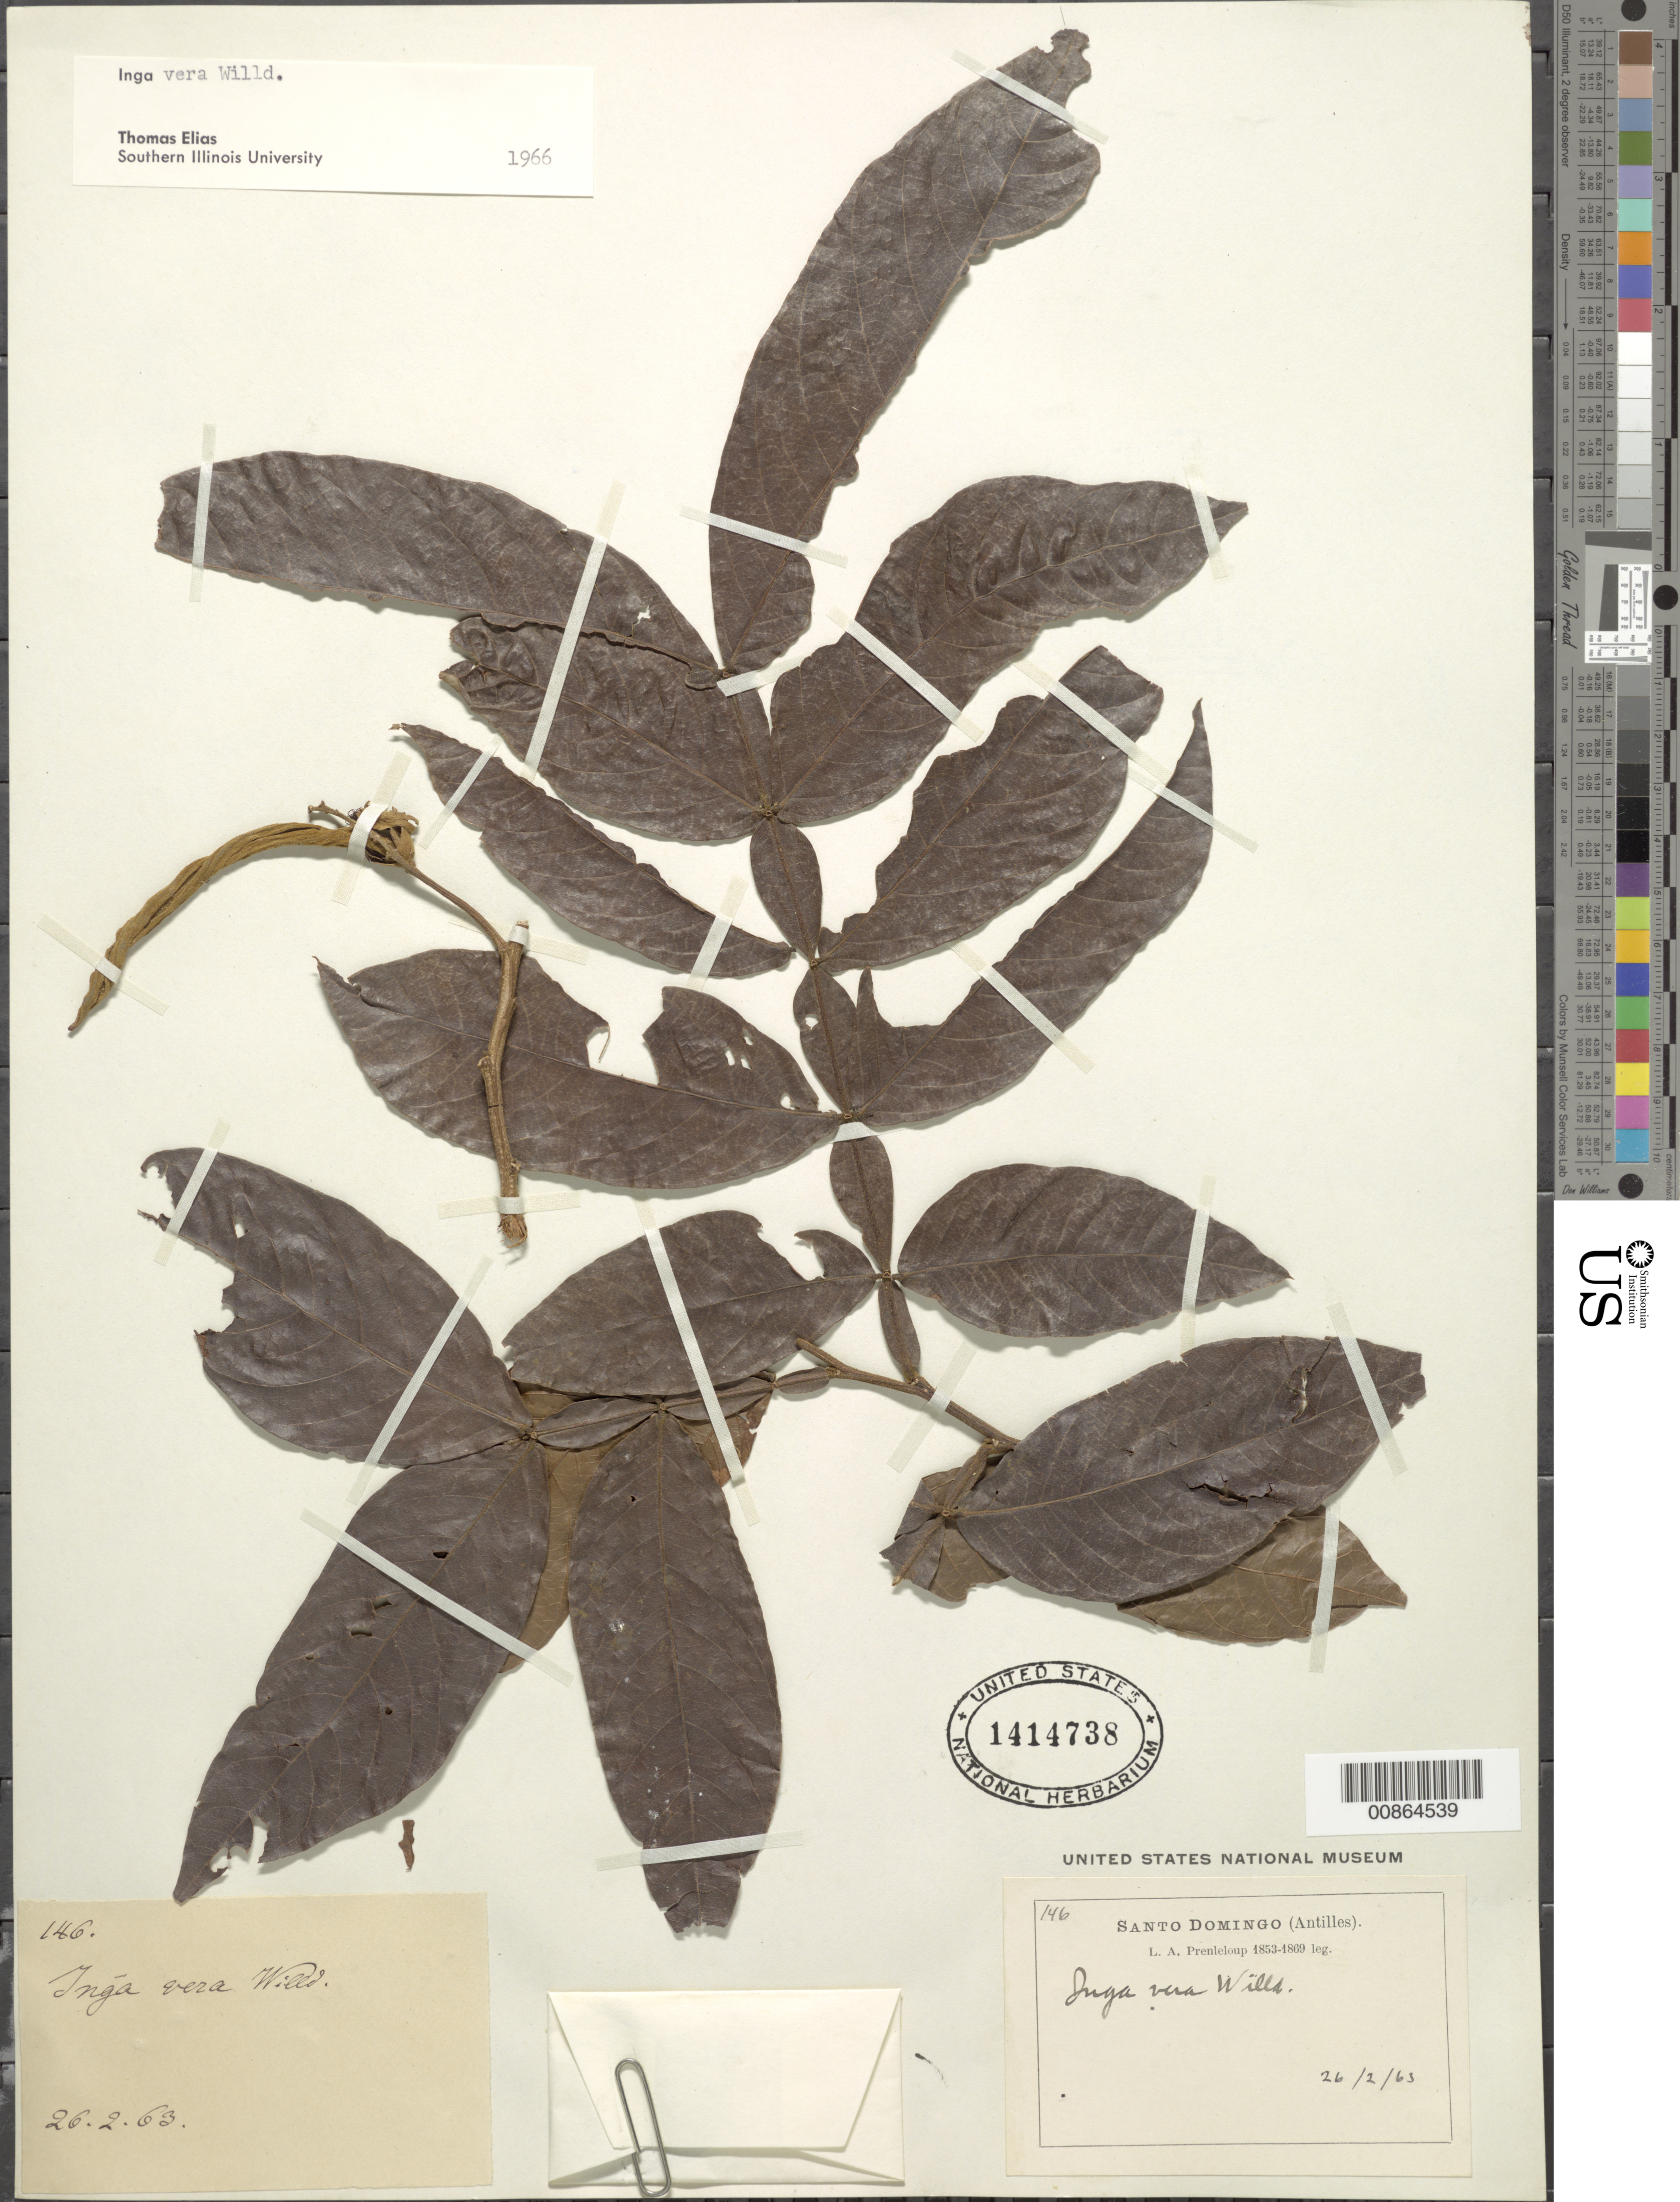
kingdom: Plantae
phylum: Tracheophyta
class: Magnoliopsida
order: Fabales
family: Fabaceae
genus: Inga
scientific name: Inga vera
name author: Willd.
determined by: Elias, T., (SIU), Southern Illinois University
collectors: L. Prenleloup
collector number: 146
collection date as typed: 26 Feb 1863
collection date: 1863-02-26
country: Dominican Republic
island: Hispaniola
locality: Dominican Republic.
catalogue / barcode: US 1414738